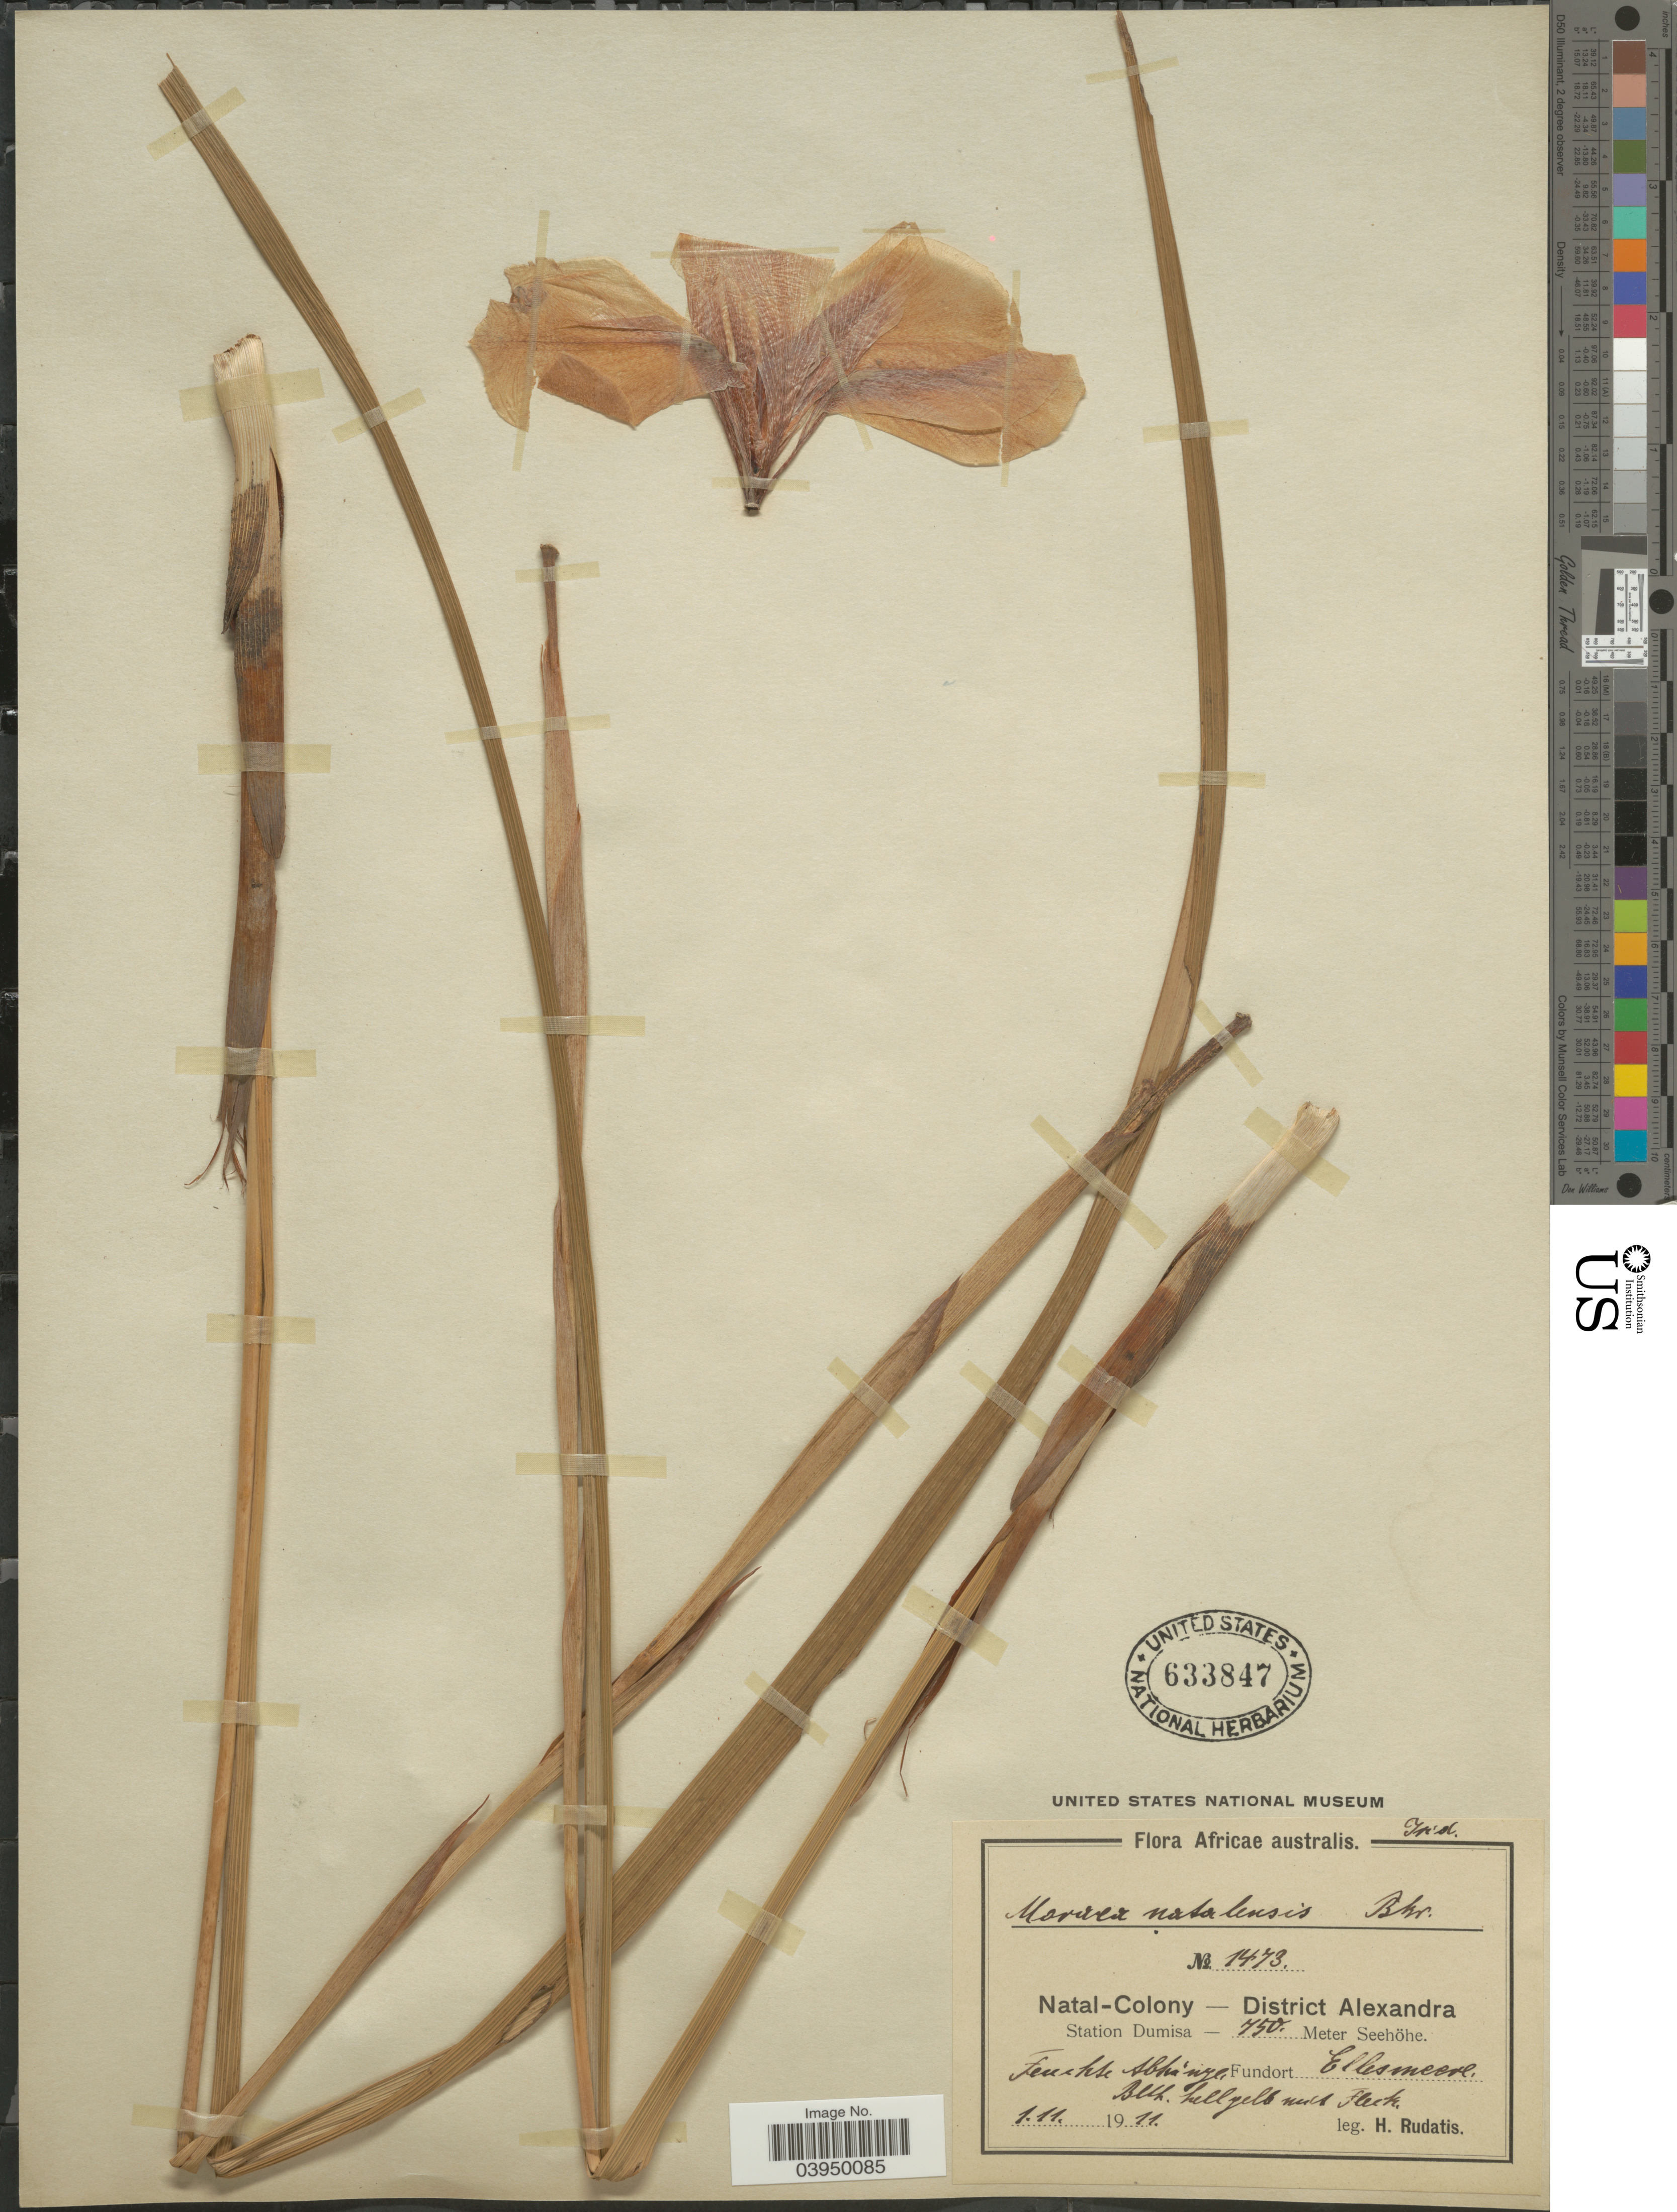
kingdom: Plantae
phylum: Tracheophyta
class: Liliopsida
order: Asparagales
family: Iridaceae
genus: Moraea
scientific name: Moraea natalensis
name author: Baker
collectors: H. Rudatis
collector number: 1473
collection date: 1911-11-01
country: South Africa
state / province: KwaZulu-Natal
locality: Africae australis. Natal-Colony - District Alexandra. Station Dumisa. Ellesmeere.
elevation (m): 750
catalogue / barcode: US 633847